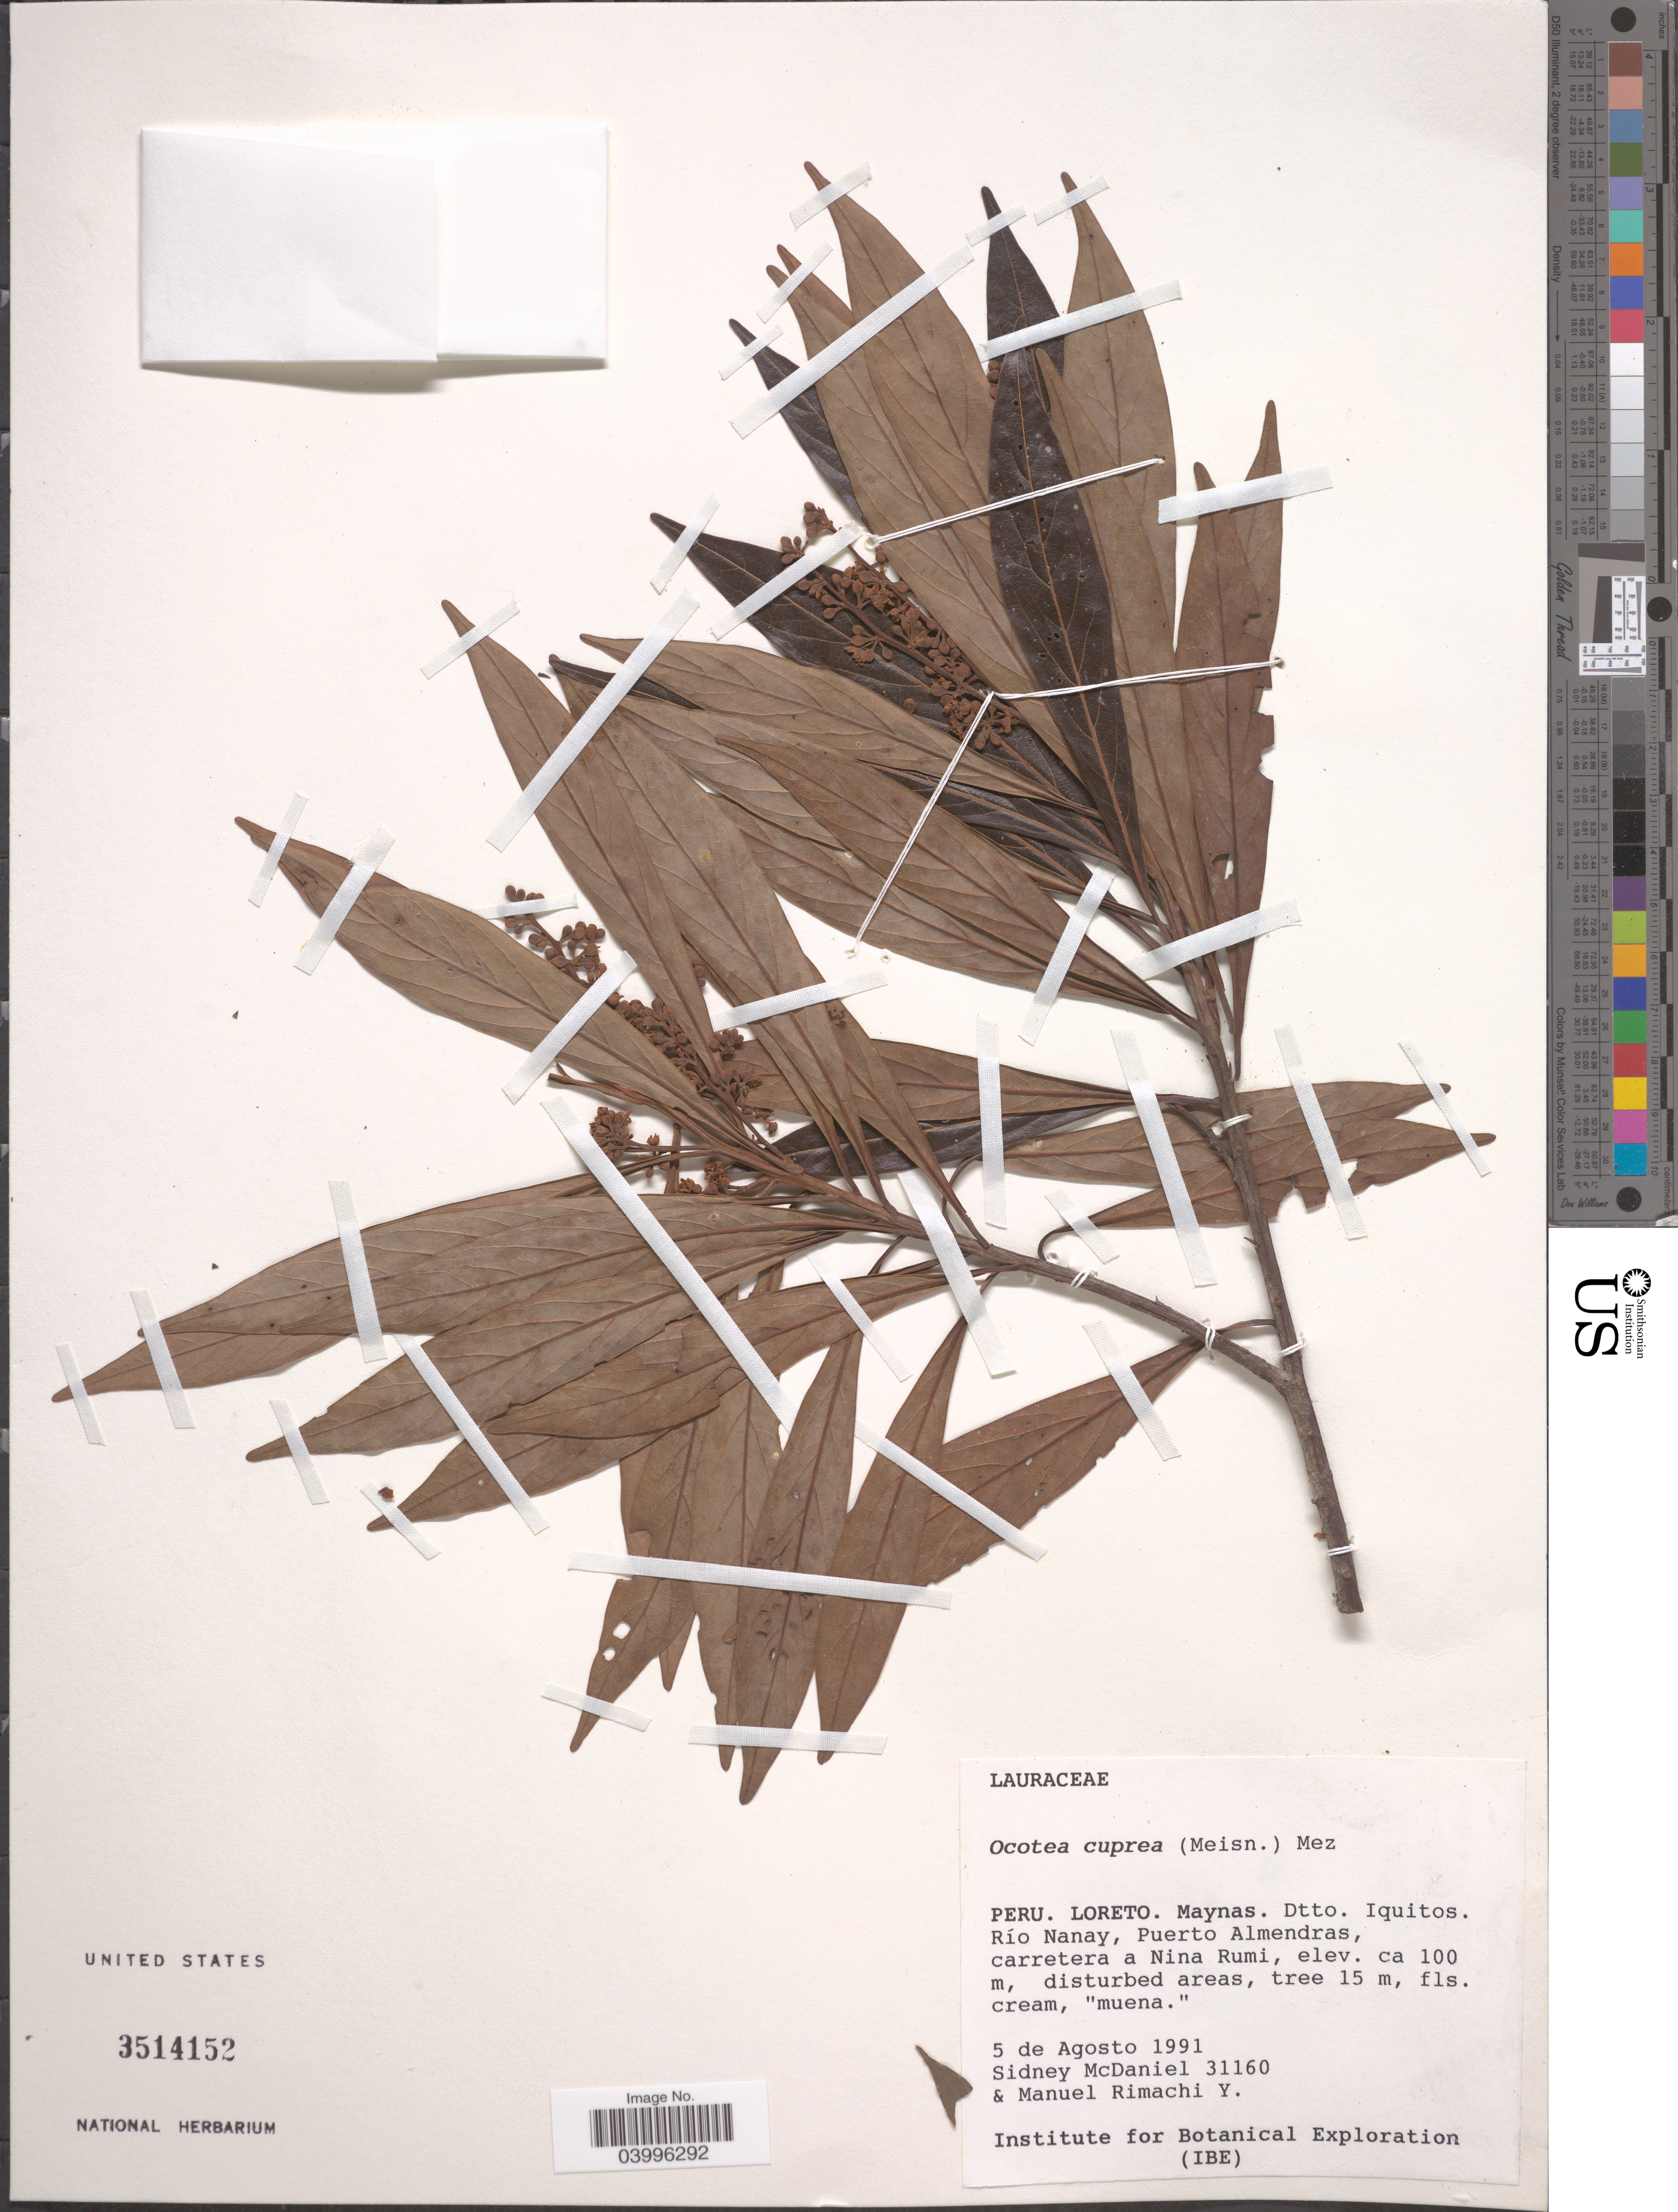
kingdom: Plantae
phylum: Tracheophyta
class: Magnoliopsida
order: Laurales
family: Lauraceae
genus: Ocotea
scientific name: Ocotea cuprea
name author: (Meisn.) Mez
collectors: S. McDaniel & M. Rimachi Y.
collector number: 31160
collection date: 1991-08-05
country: Peru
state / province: Loreto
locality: Maynas. Dtto. Iquitos. Río Nanay, Puerto Almendras, carretera a Nina Rumi.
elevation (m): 100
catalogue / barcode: US 3514152